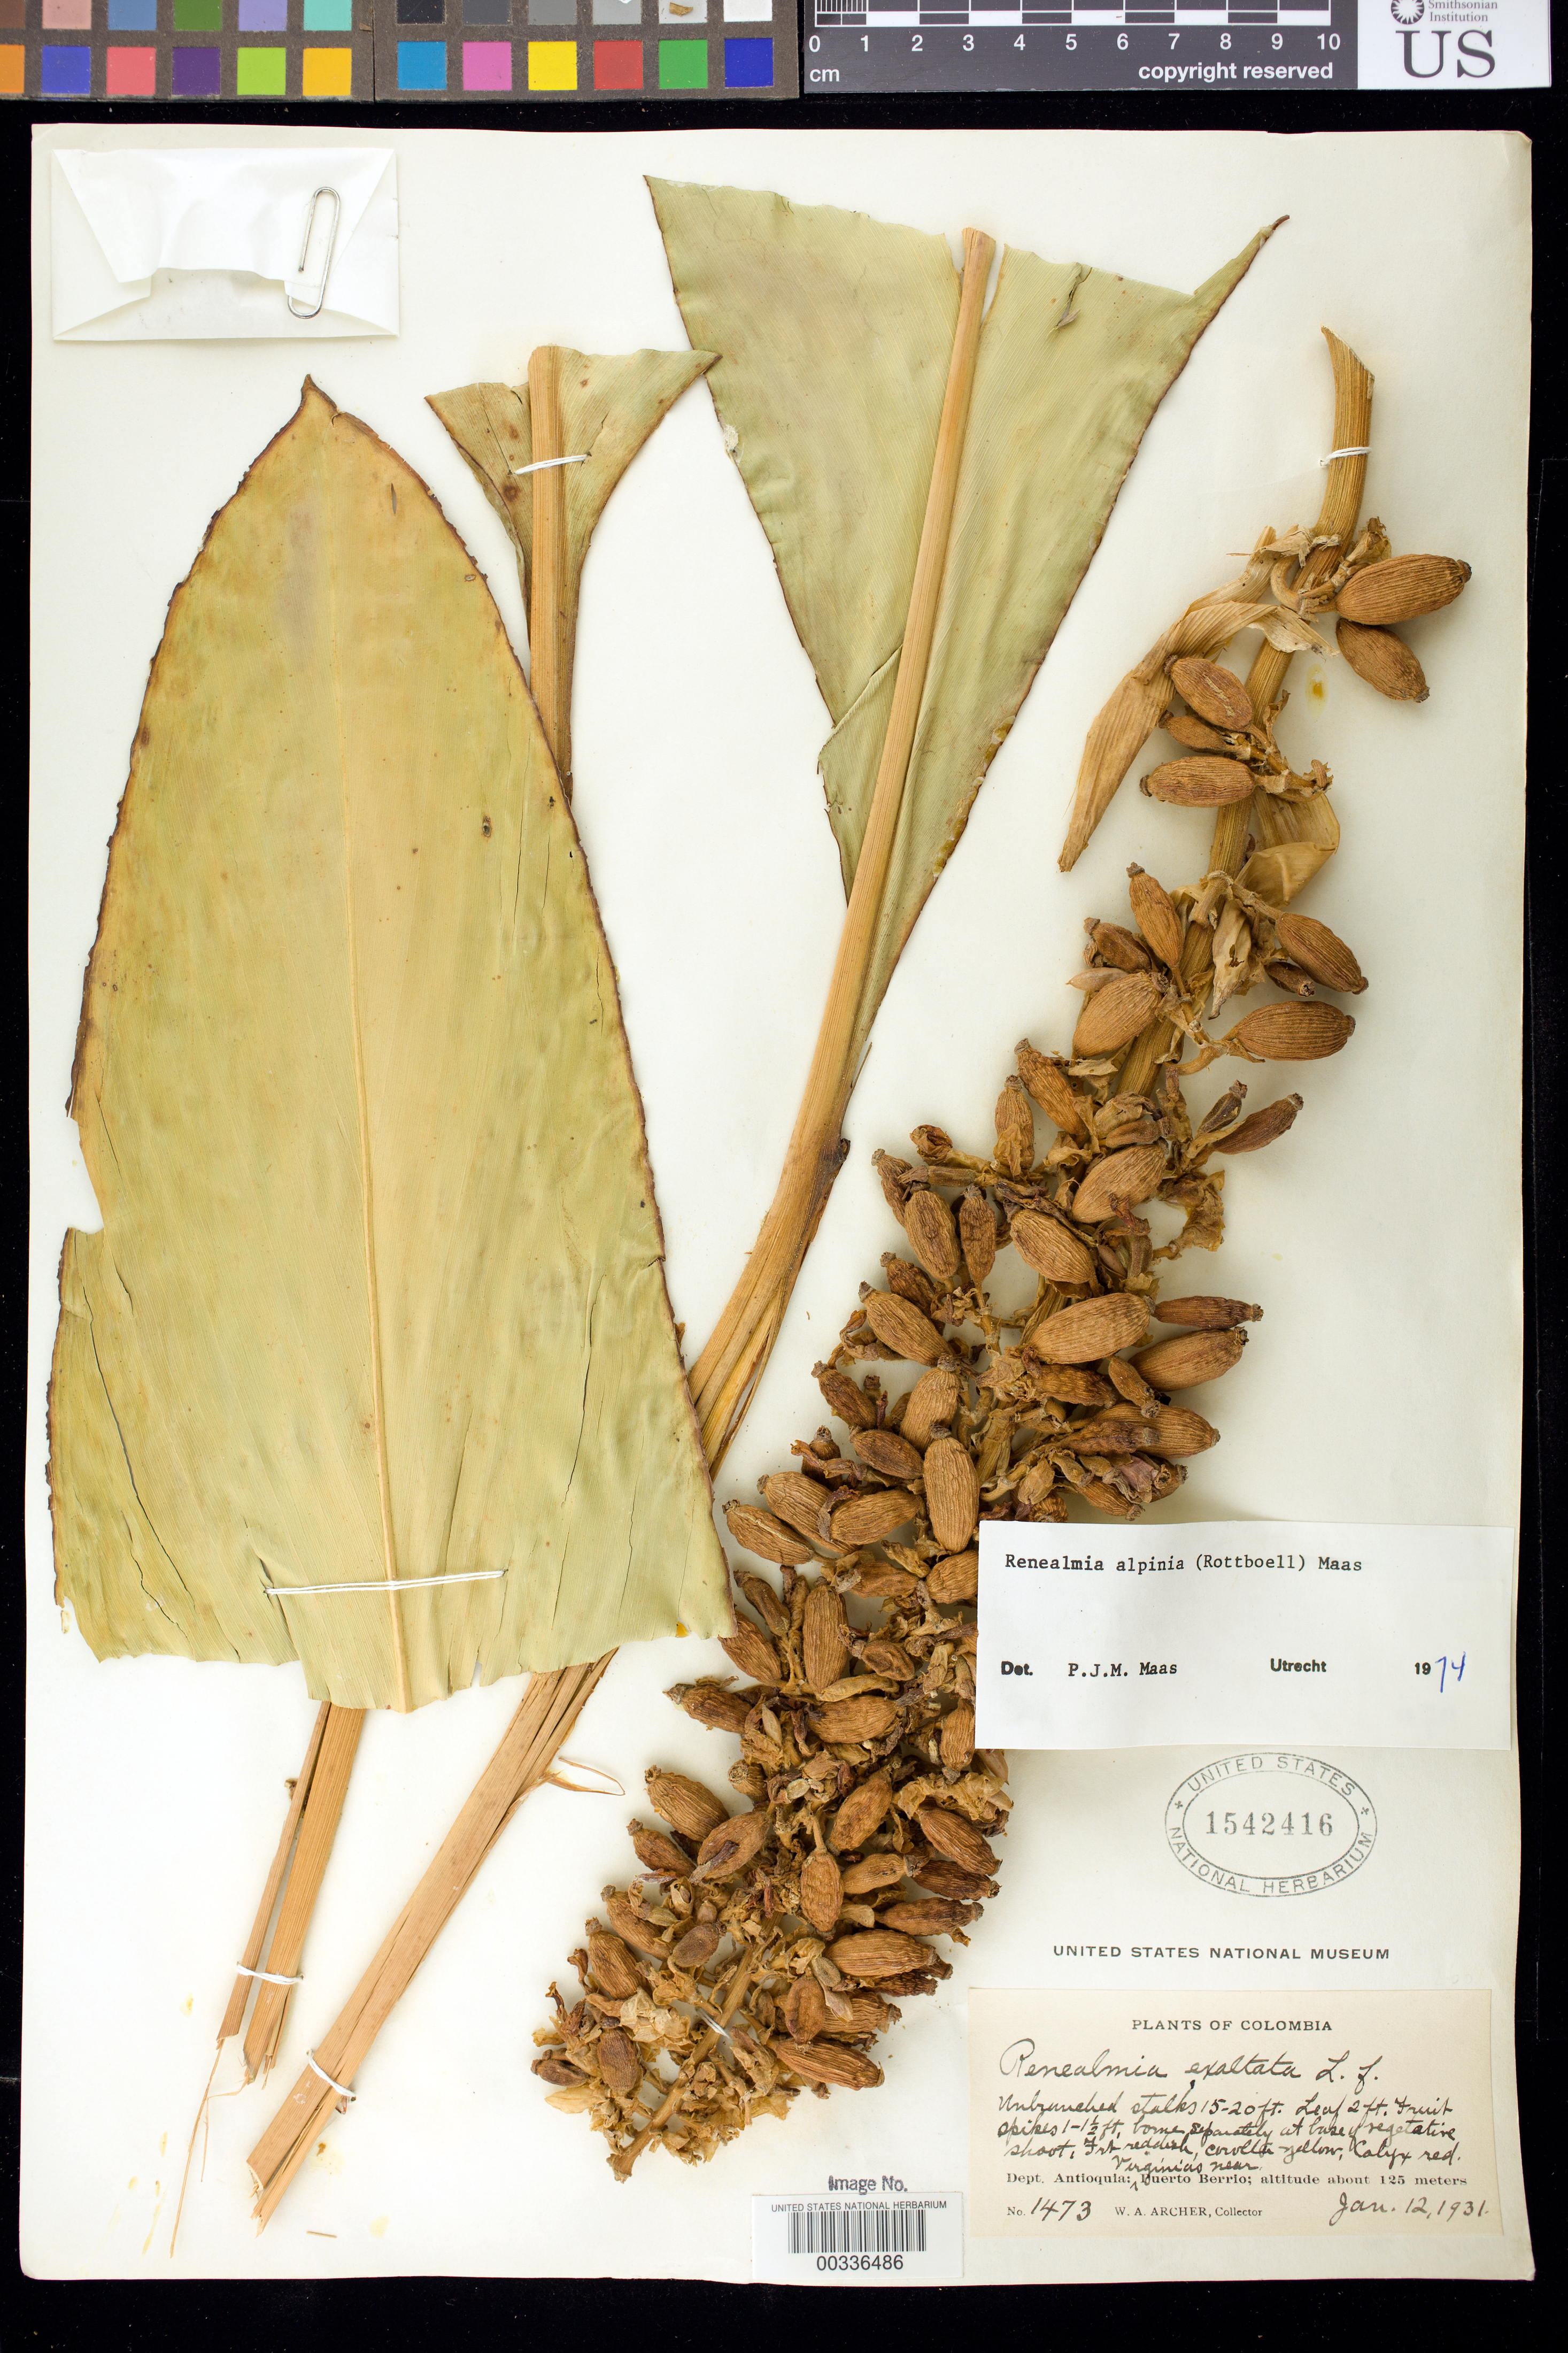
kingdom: Plantae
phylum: Tracheophyta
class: Liliopsida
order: Zingiberales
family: Zingiberaceae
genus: Renealmia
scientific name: Renealmia alpinia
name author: (Rottb.) Maas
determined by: Maas, Paul J. M.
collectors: W. A. Archer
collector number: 1473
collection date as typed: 12 Jan 1931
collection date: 1931-01-12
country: Colombia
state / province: Antioquia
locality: Virginias near Puerto Berrio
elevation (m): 125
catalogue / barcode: US 1542416